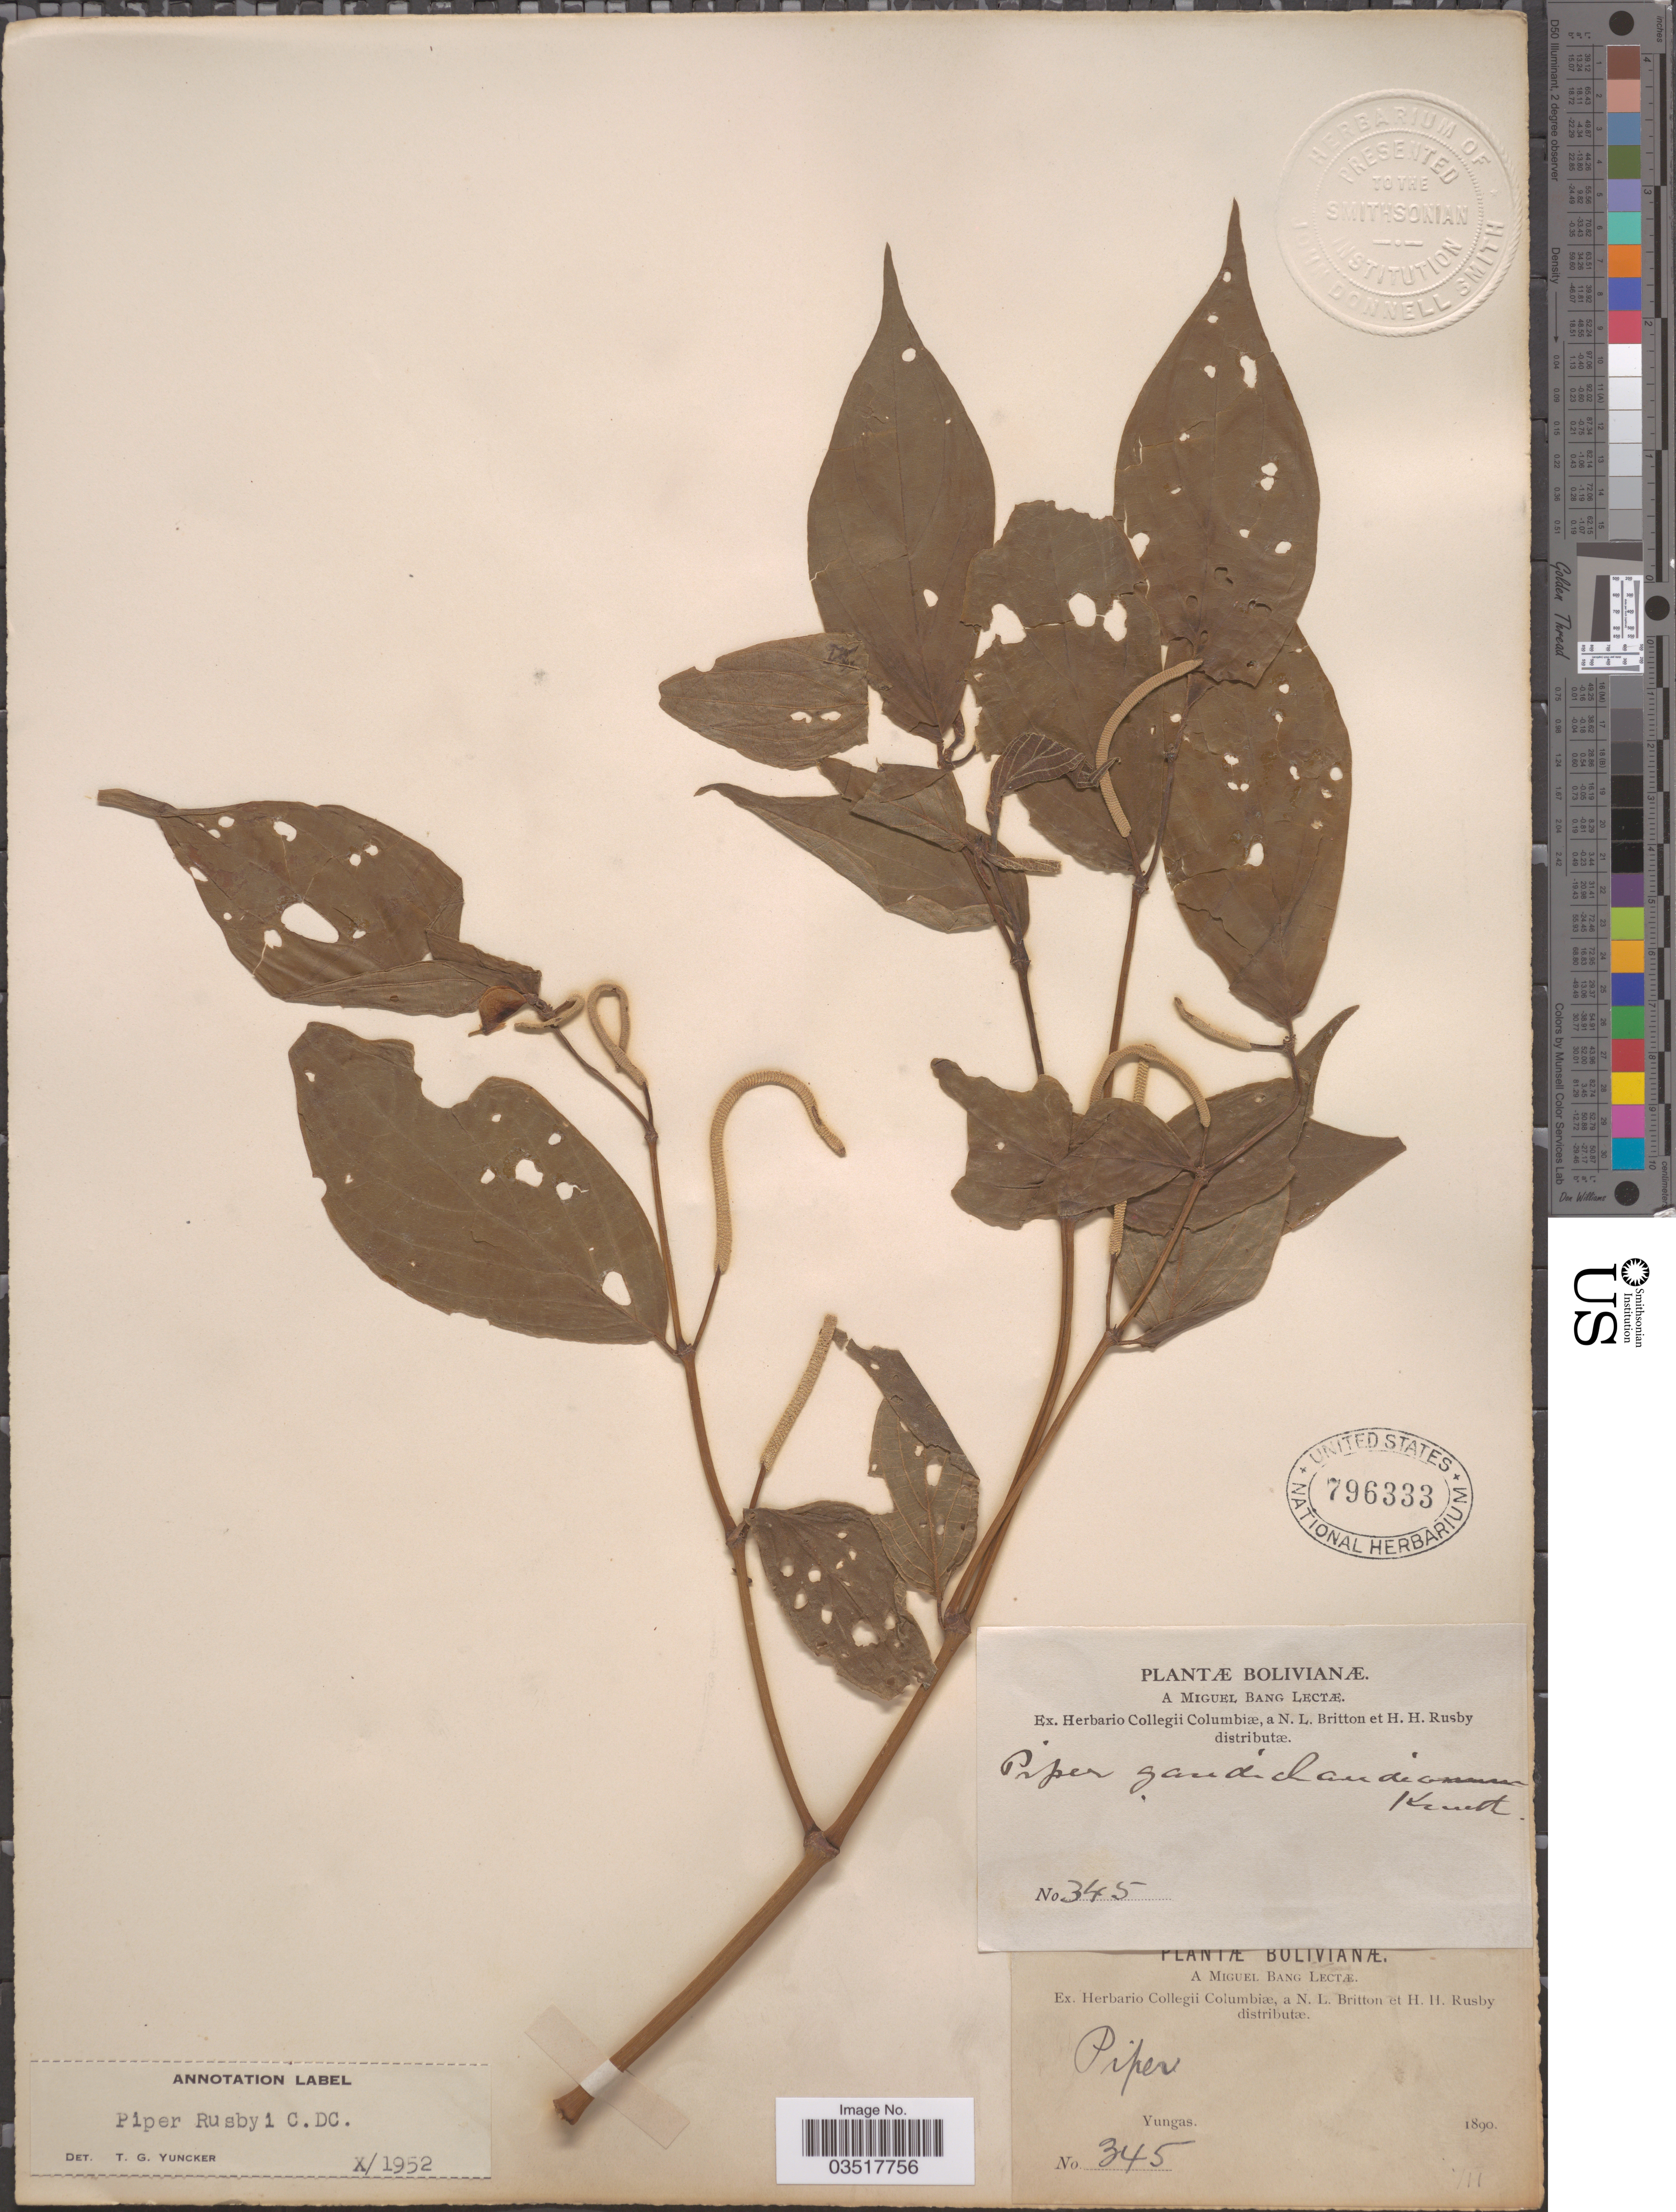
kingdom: Plantae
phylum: Tracheophyta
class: Magnoliopsida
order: Piperales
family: Piperaceae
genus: Piper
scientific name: Piper rusbyi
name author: C. DC.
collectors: M. Bang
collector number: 345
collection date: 1890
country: Bolivia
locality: Yungas.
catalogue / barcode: US 796333